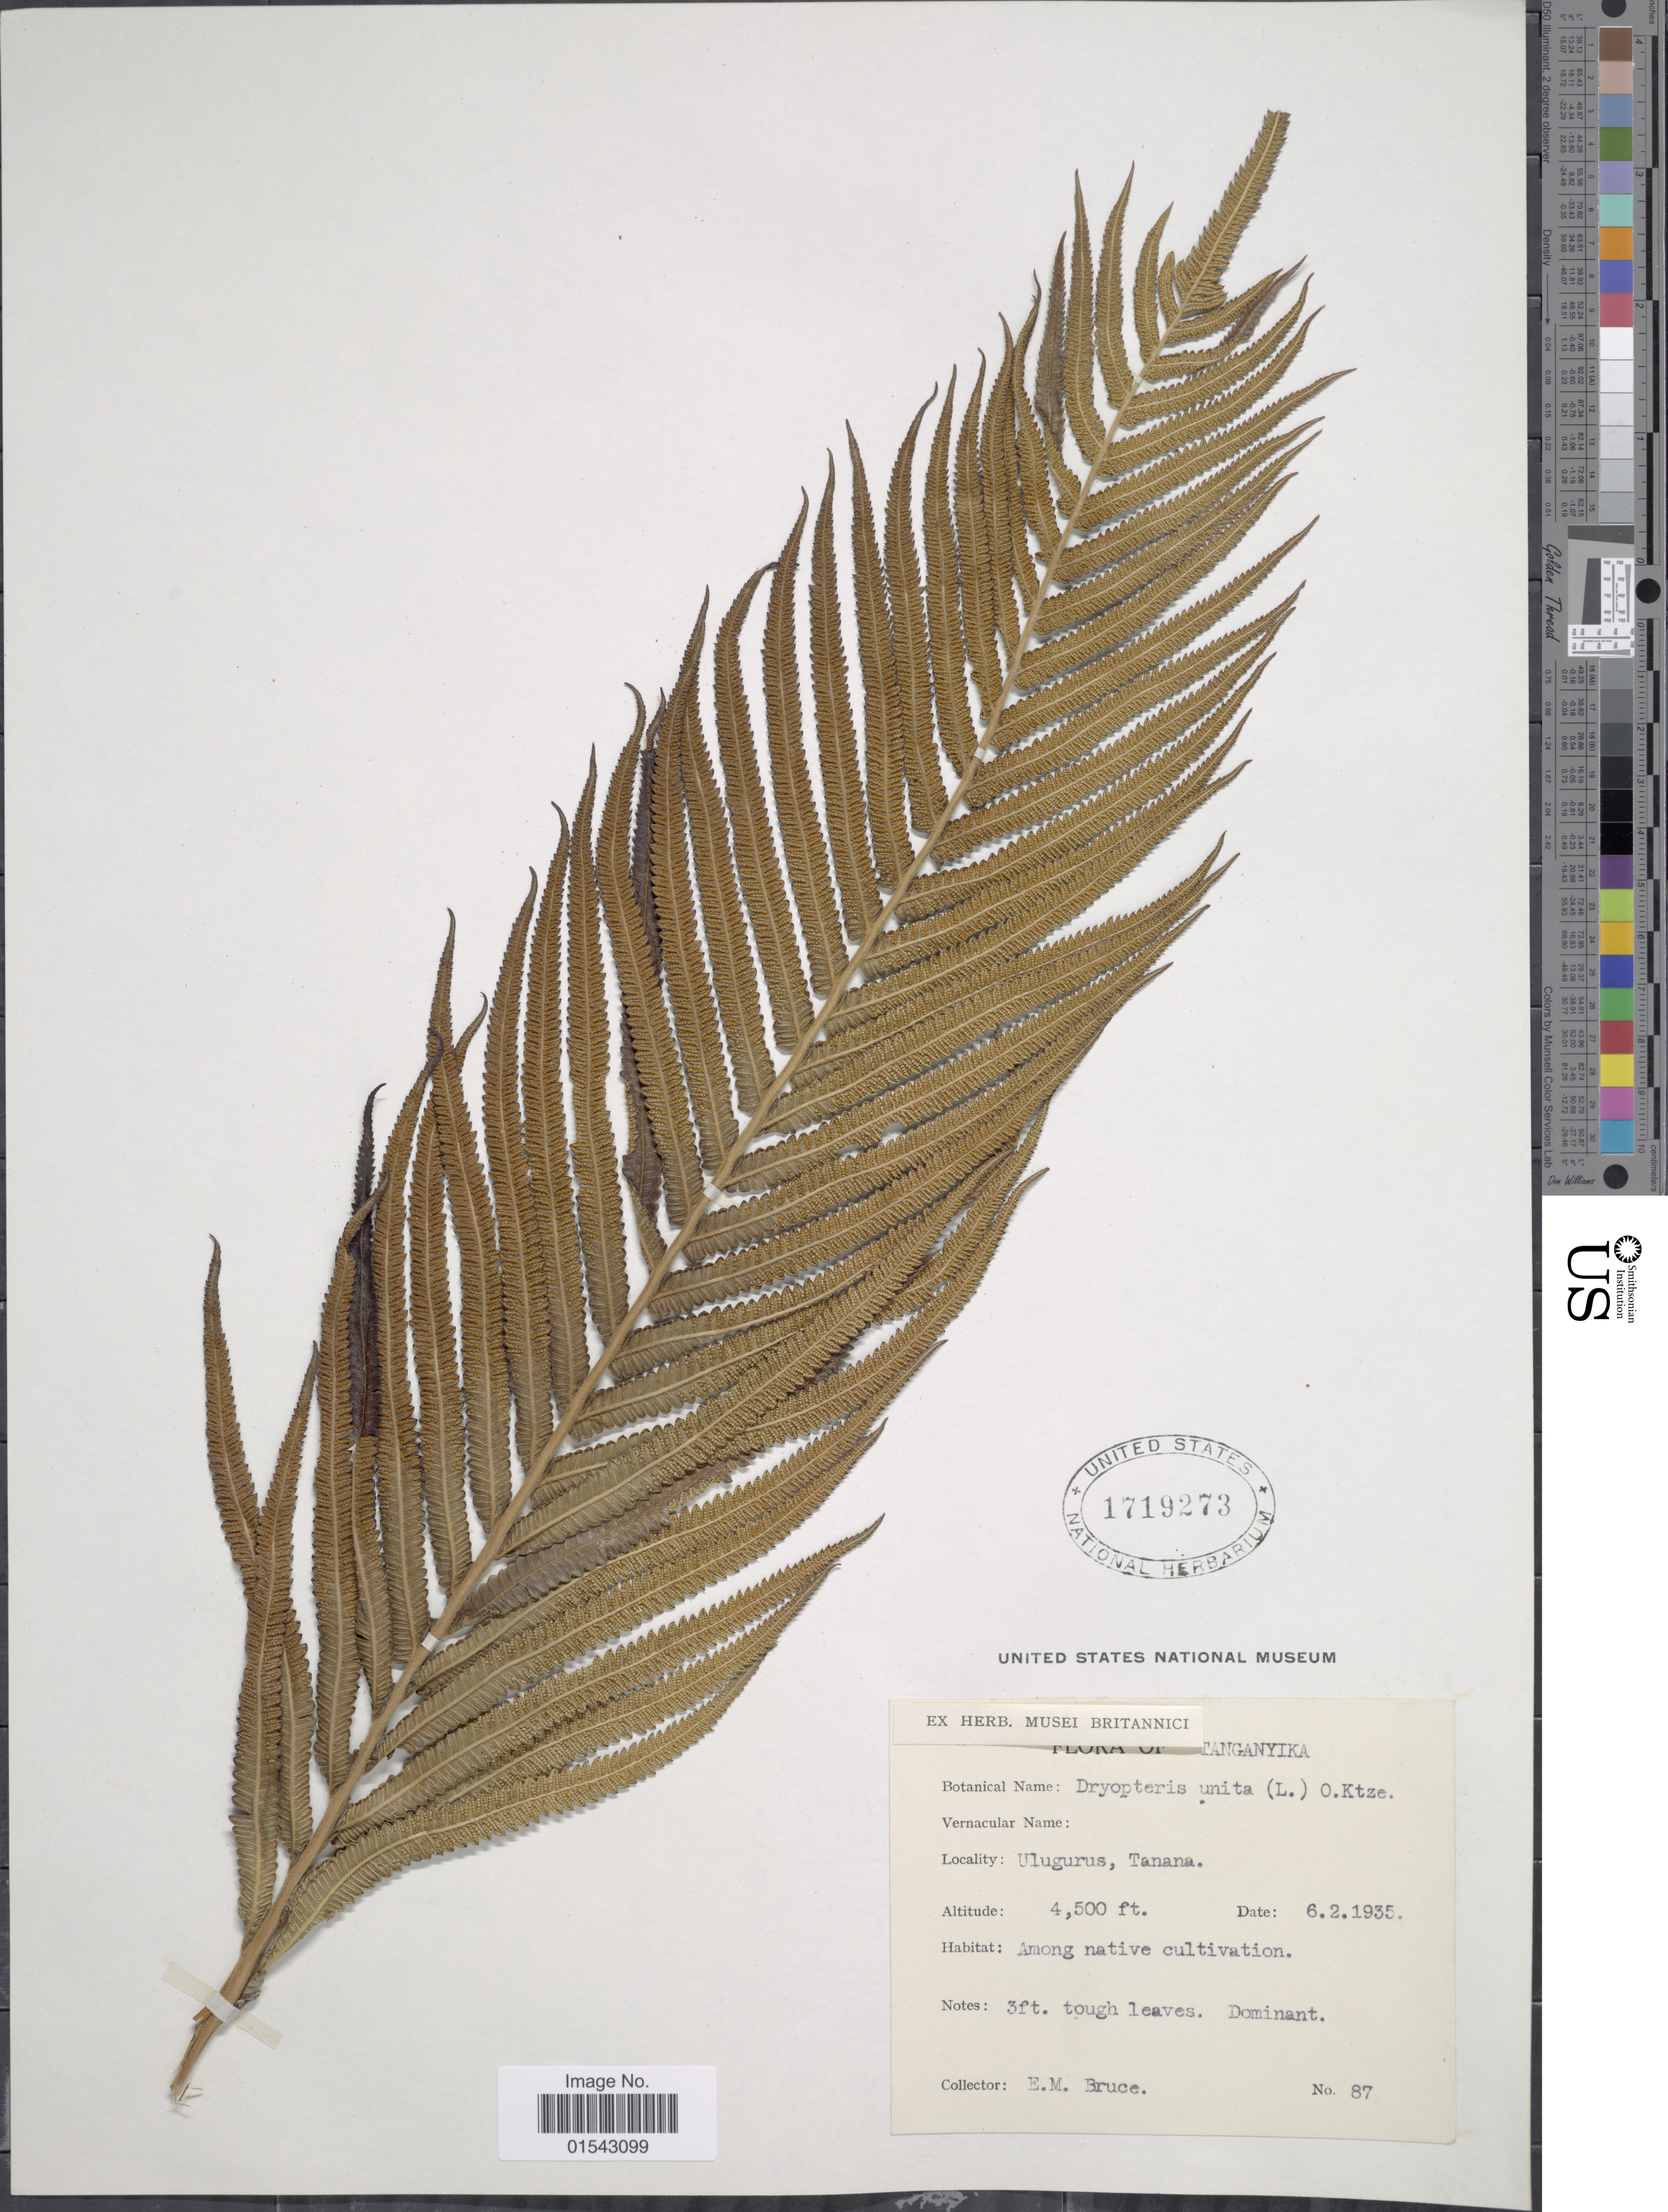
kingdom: Plantae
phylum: Tracheophyta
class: Polypodiopsida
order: Polypodiales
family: Thelypteridaceae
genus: Cyclosorus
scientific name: Cyclosorus sp.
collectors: E. Bruce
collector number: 87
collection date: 1935-02-06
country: Tanzania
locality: Tanganyika, Ulugurus, Tanana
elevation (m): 1372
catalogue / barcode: US 1719273